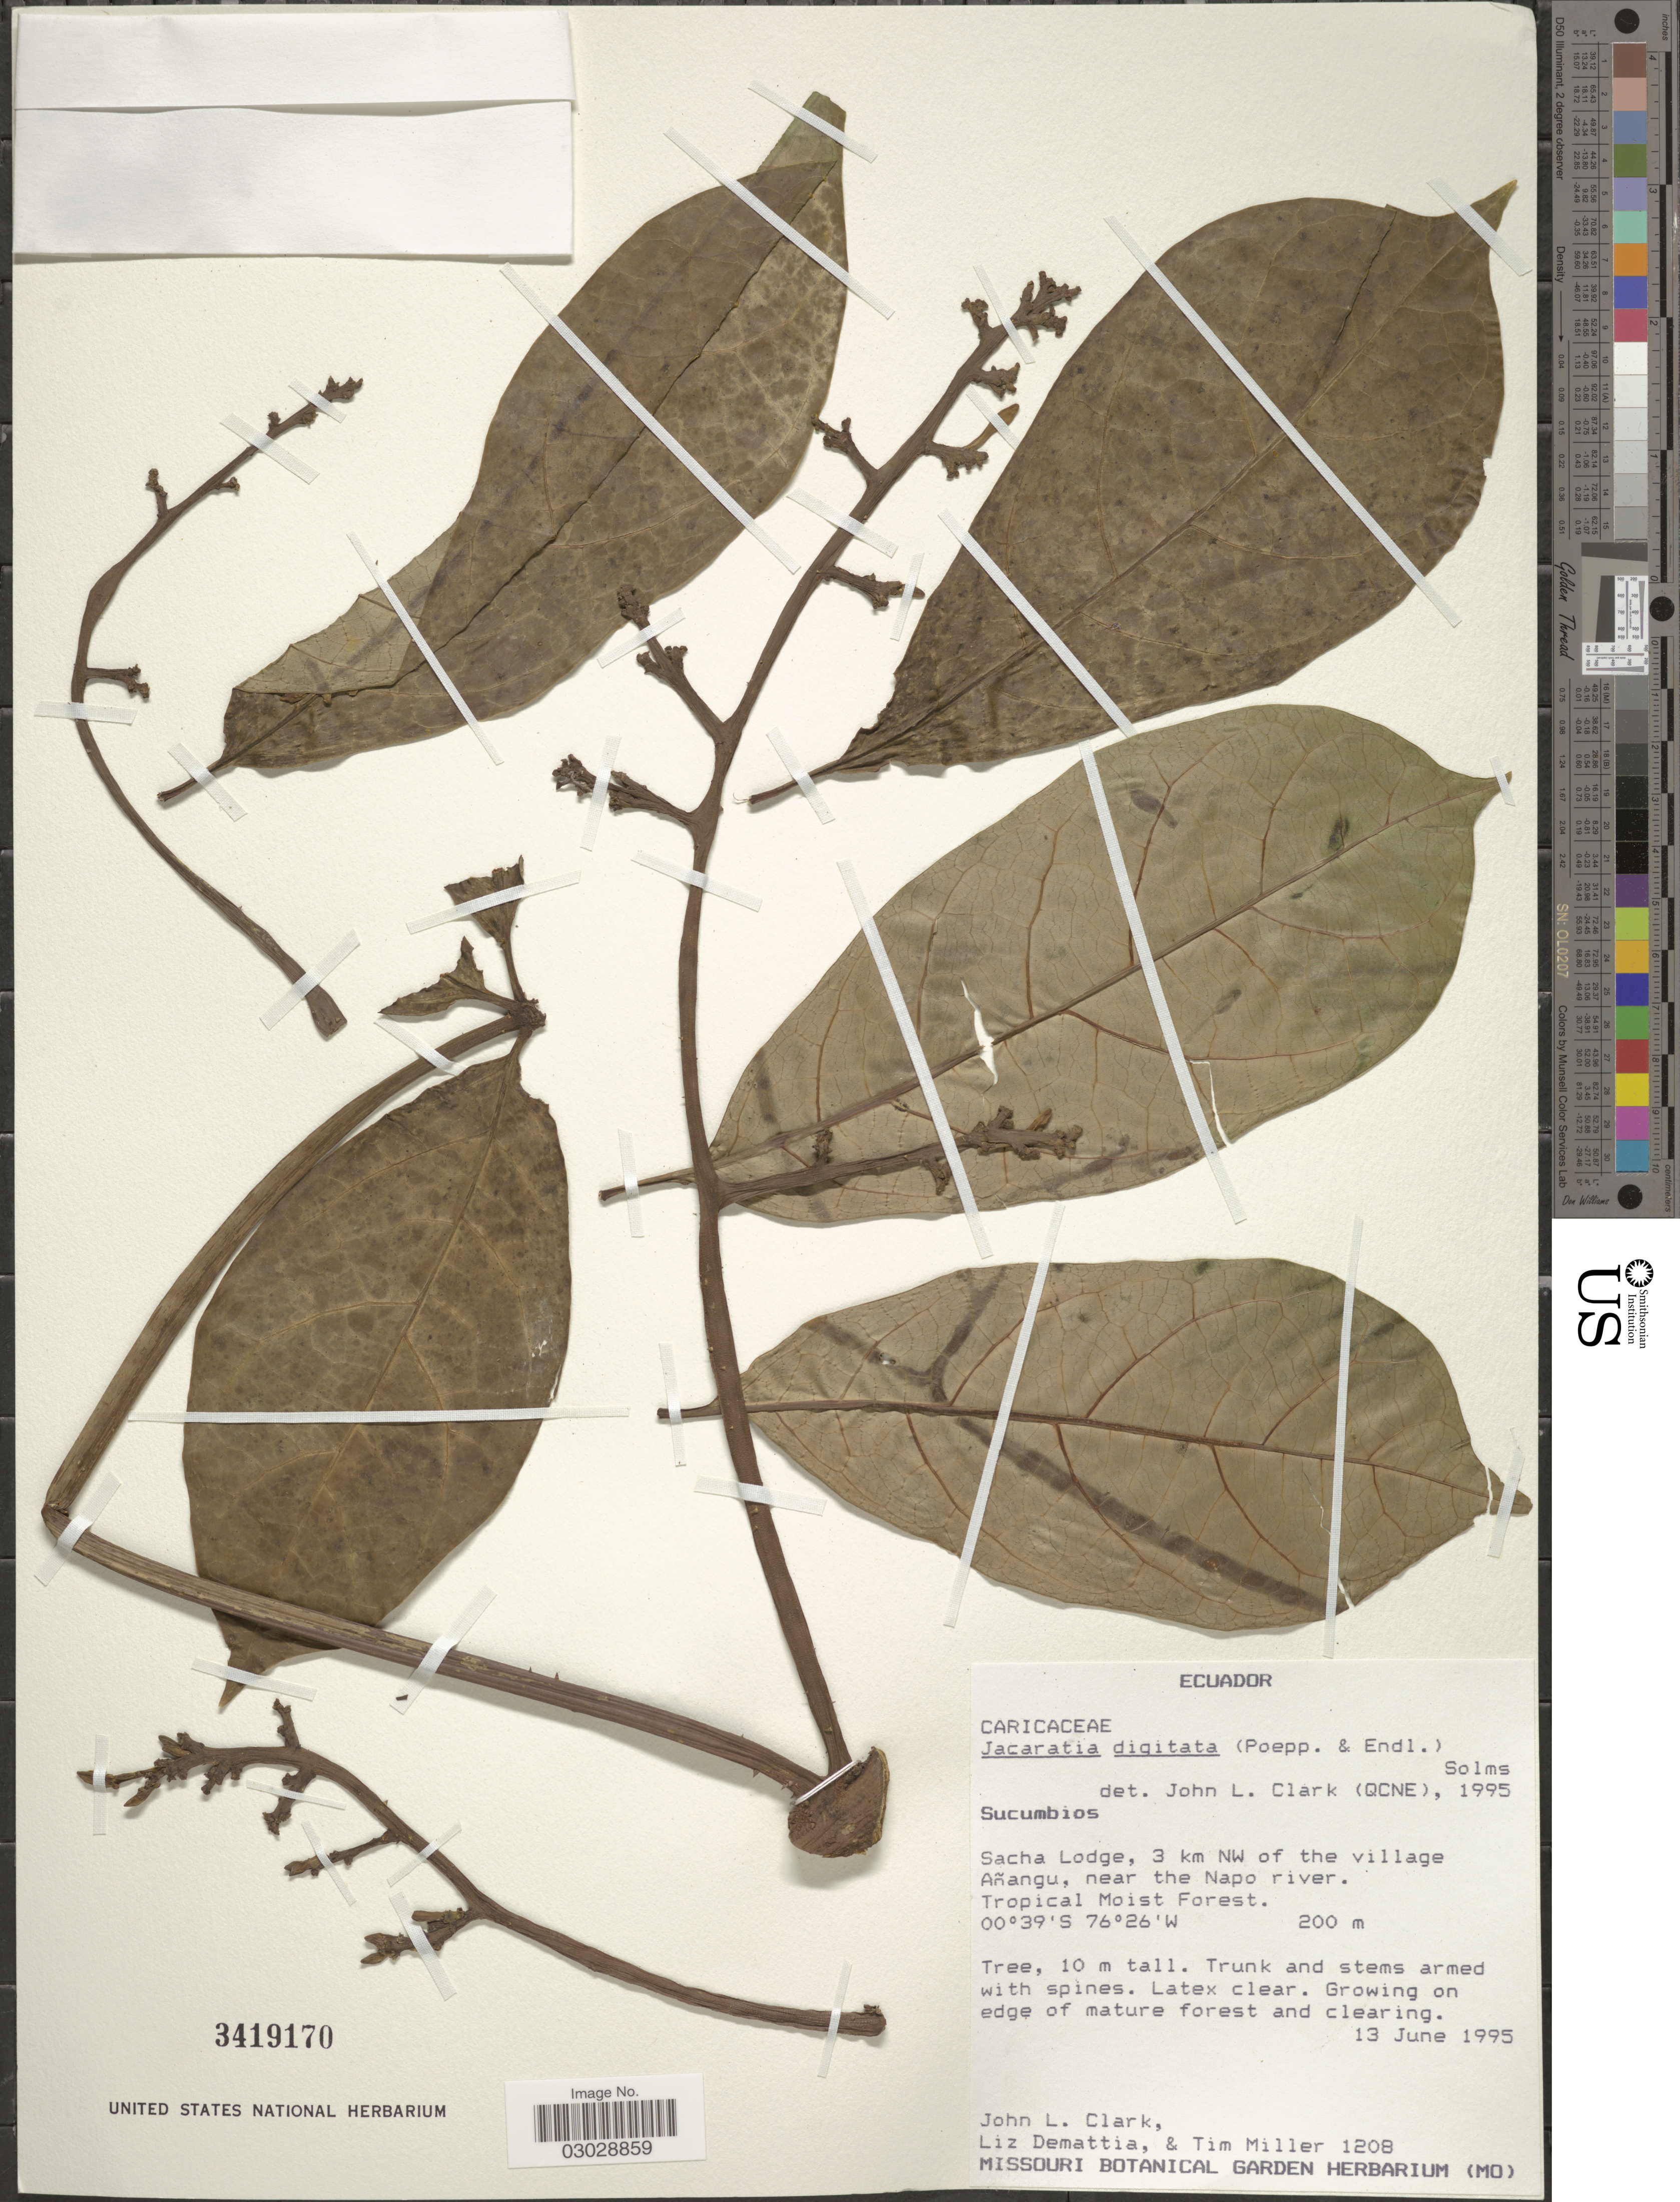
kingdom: Plantae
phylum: Tracheophyta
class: Magnoliopsida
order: Brassicales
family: Caricaceae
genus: Jacaratia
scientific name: Jacaratia digitata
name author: (Poepp. & Endl.) Solms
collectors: J. L. Clark, L. Demattia & T. Miller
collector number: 1208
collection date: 1995-06-13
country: Ecuador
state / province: Sucumbíos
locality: Sacha Lodge, 3 km NW of the village Añangu, near the Napo river.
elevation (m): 200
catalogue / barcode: US 3419170